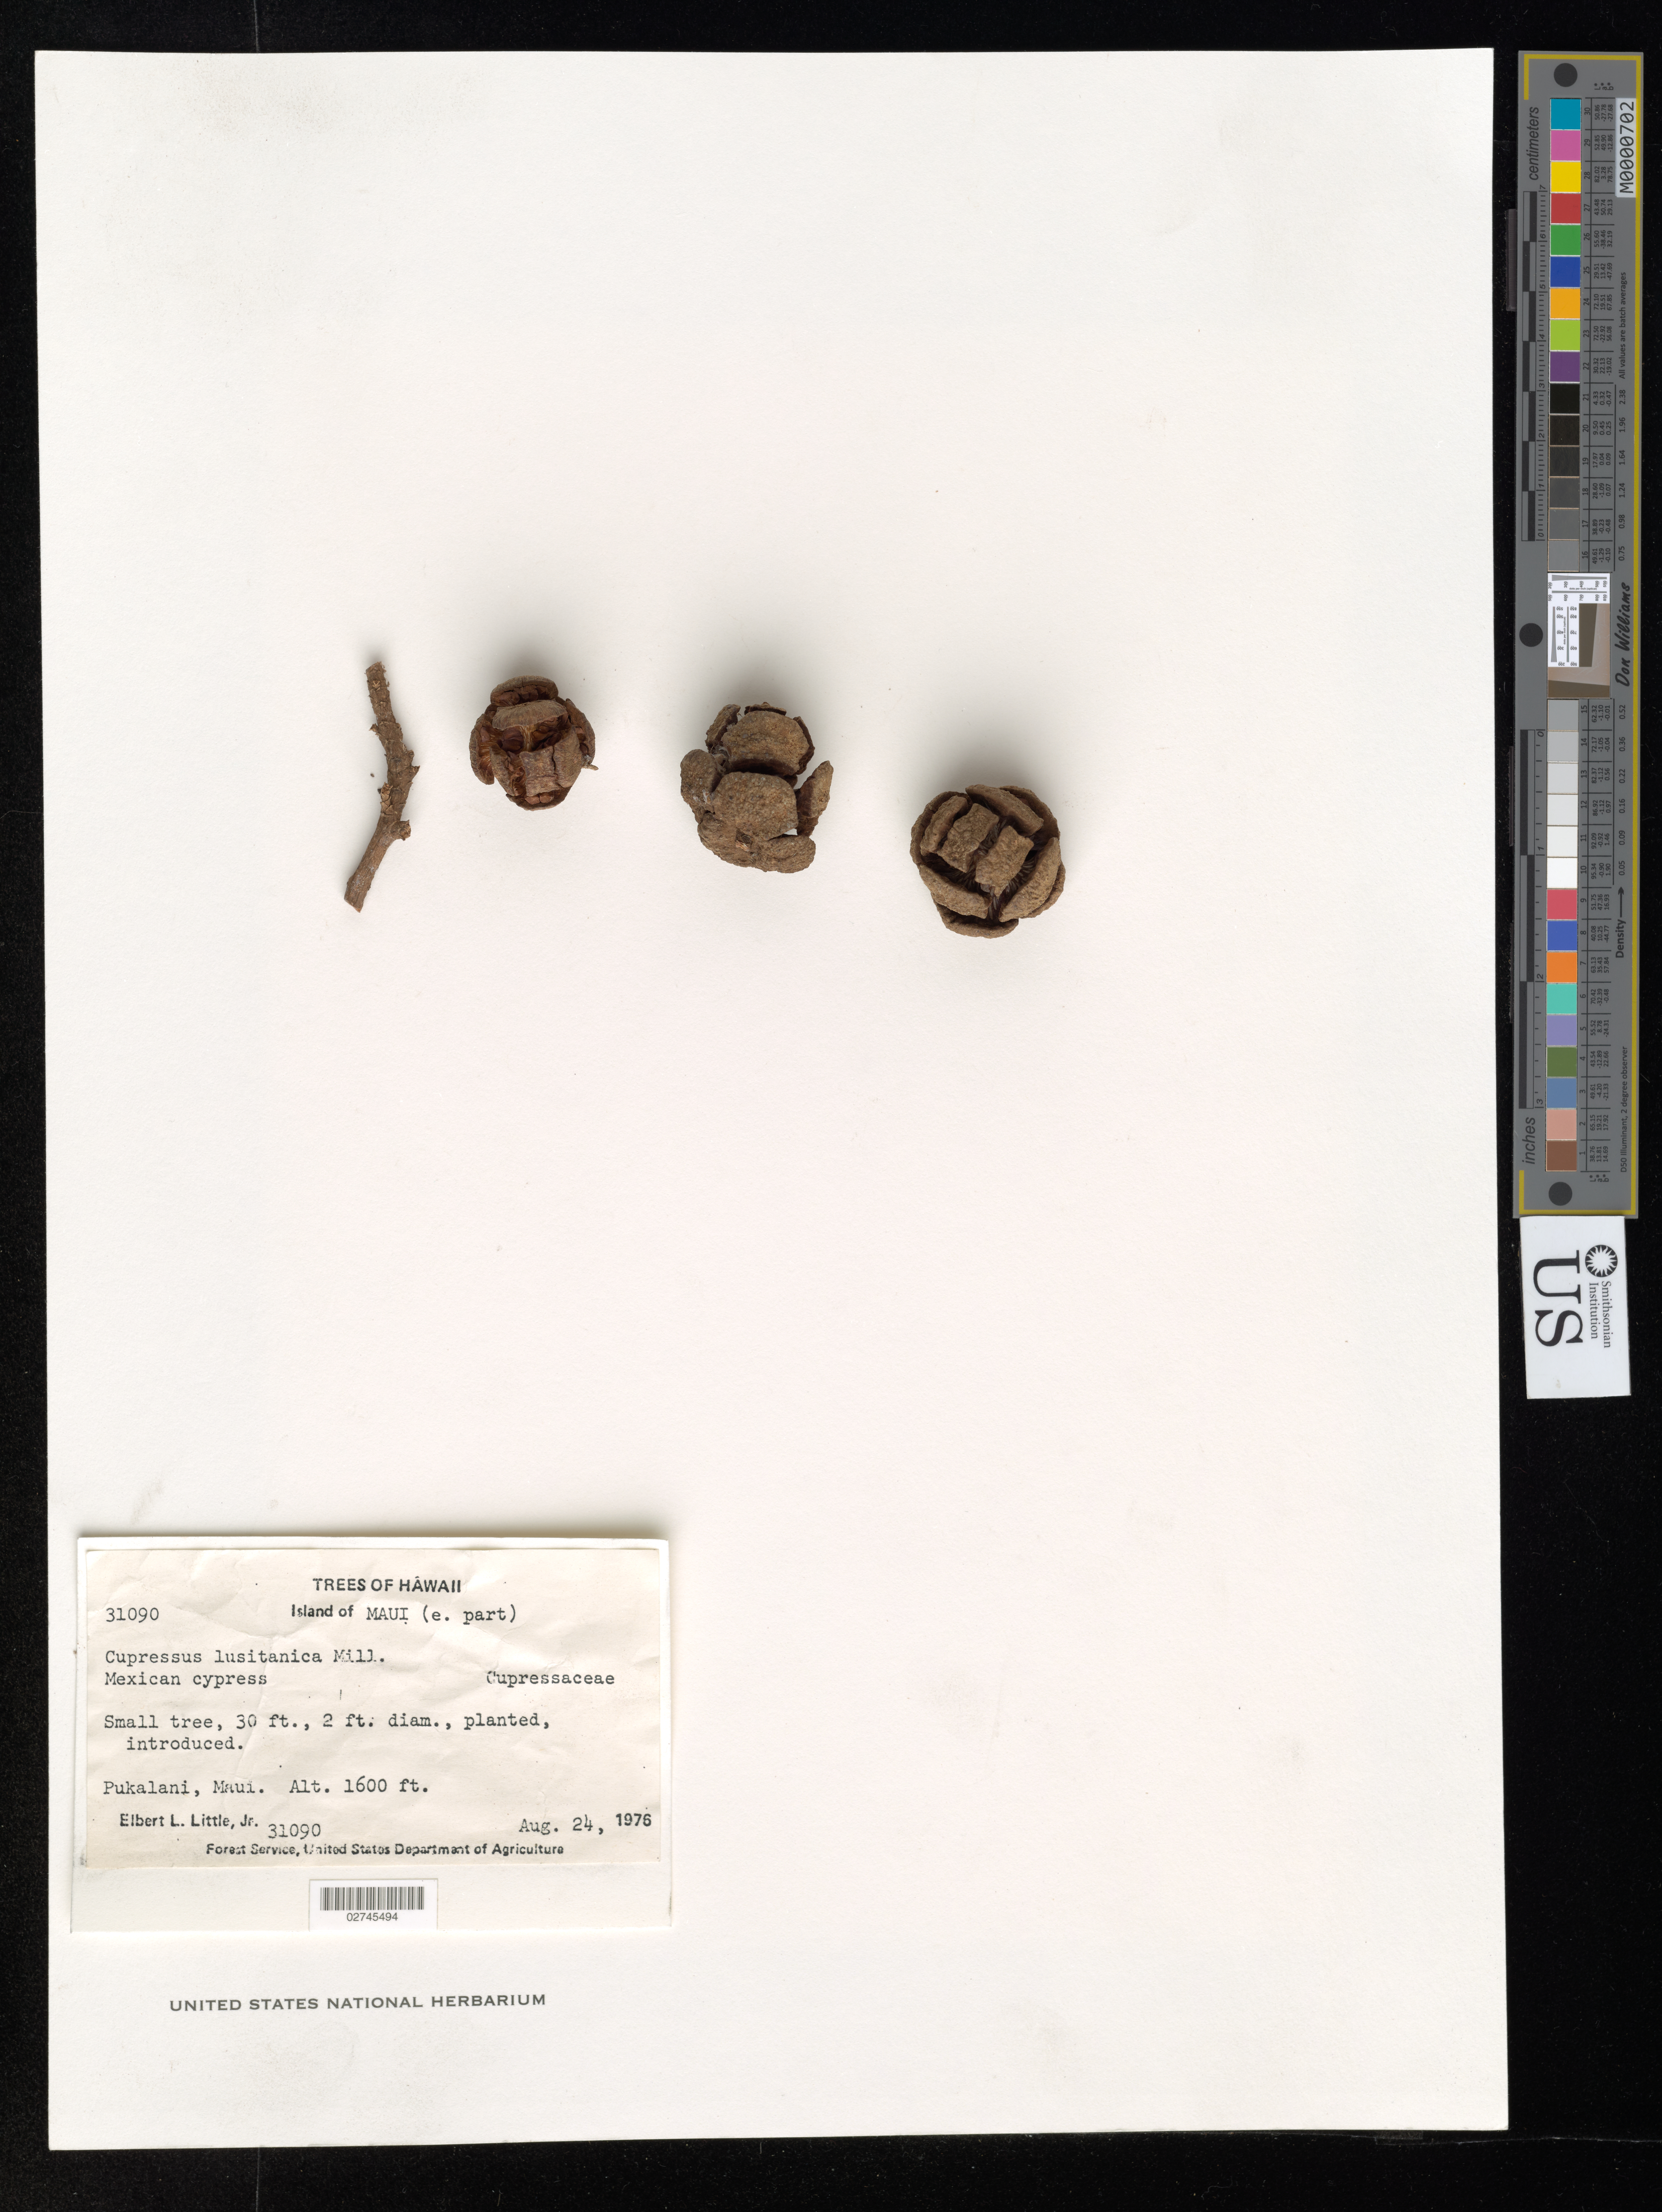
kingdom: Plantae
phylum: Tracheophyta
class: Pinopsida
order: Pinales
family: Cupressaceae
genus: Hesperocyparis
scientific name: Hesperocyparis lusitanica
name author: (Miller) Bartel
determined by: (US) Smithsonian Institution - National Museum of Natural History - Department of Botany (UNITED STATES)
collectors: E. L. Little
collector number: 31090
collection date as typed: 24 Aug 1976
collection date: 1976-08-24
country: United States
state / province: Hawaii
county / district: Maui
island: Maui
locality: E part of Maui, Pukalani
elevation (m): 488